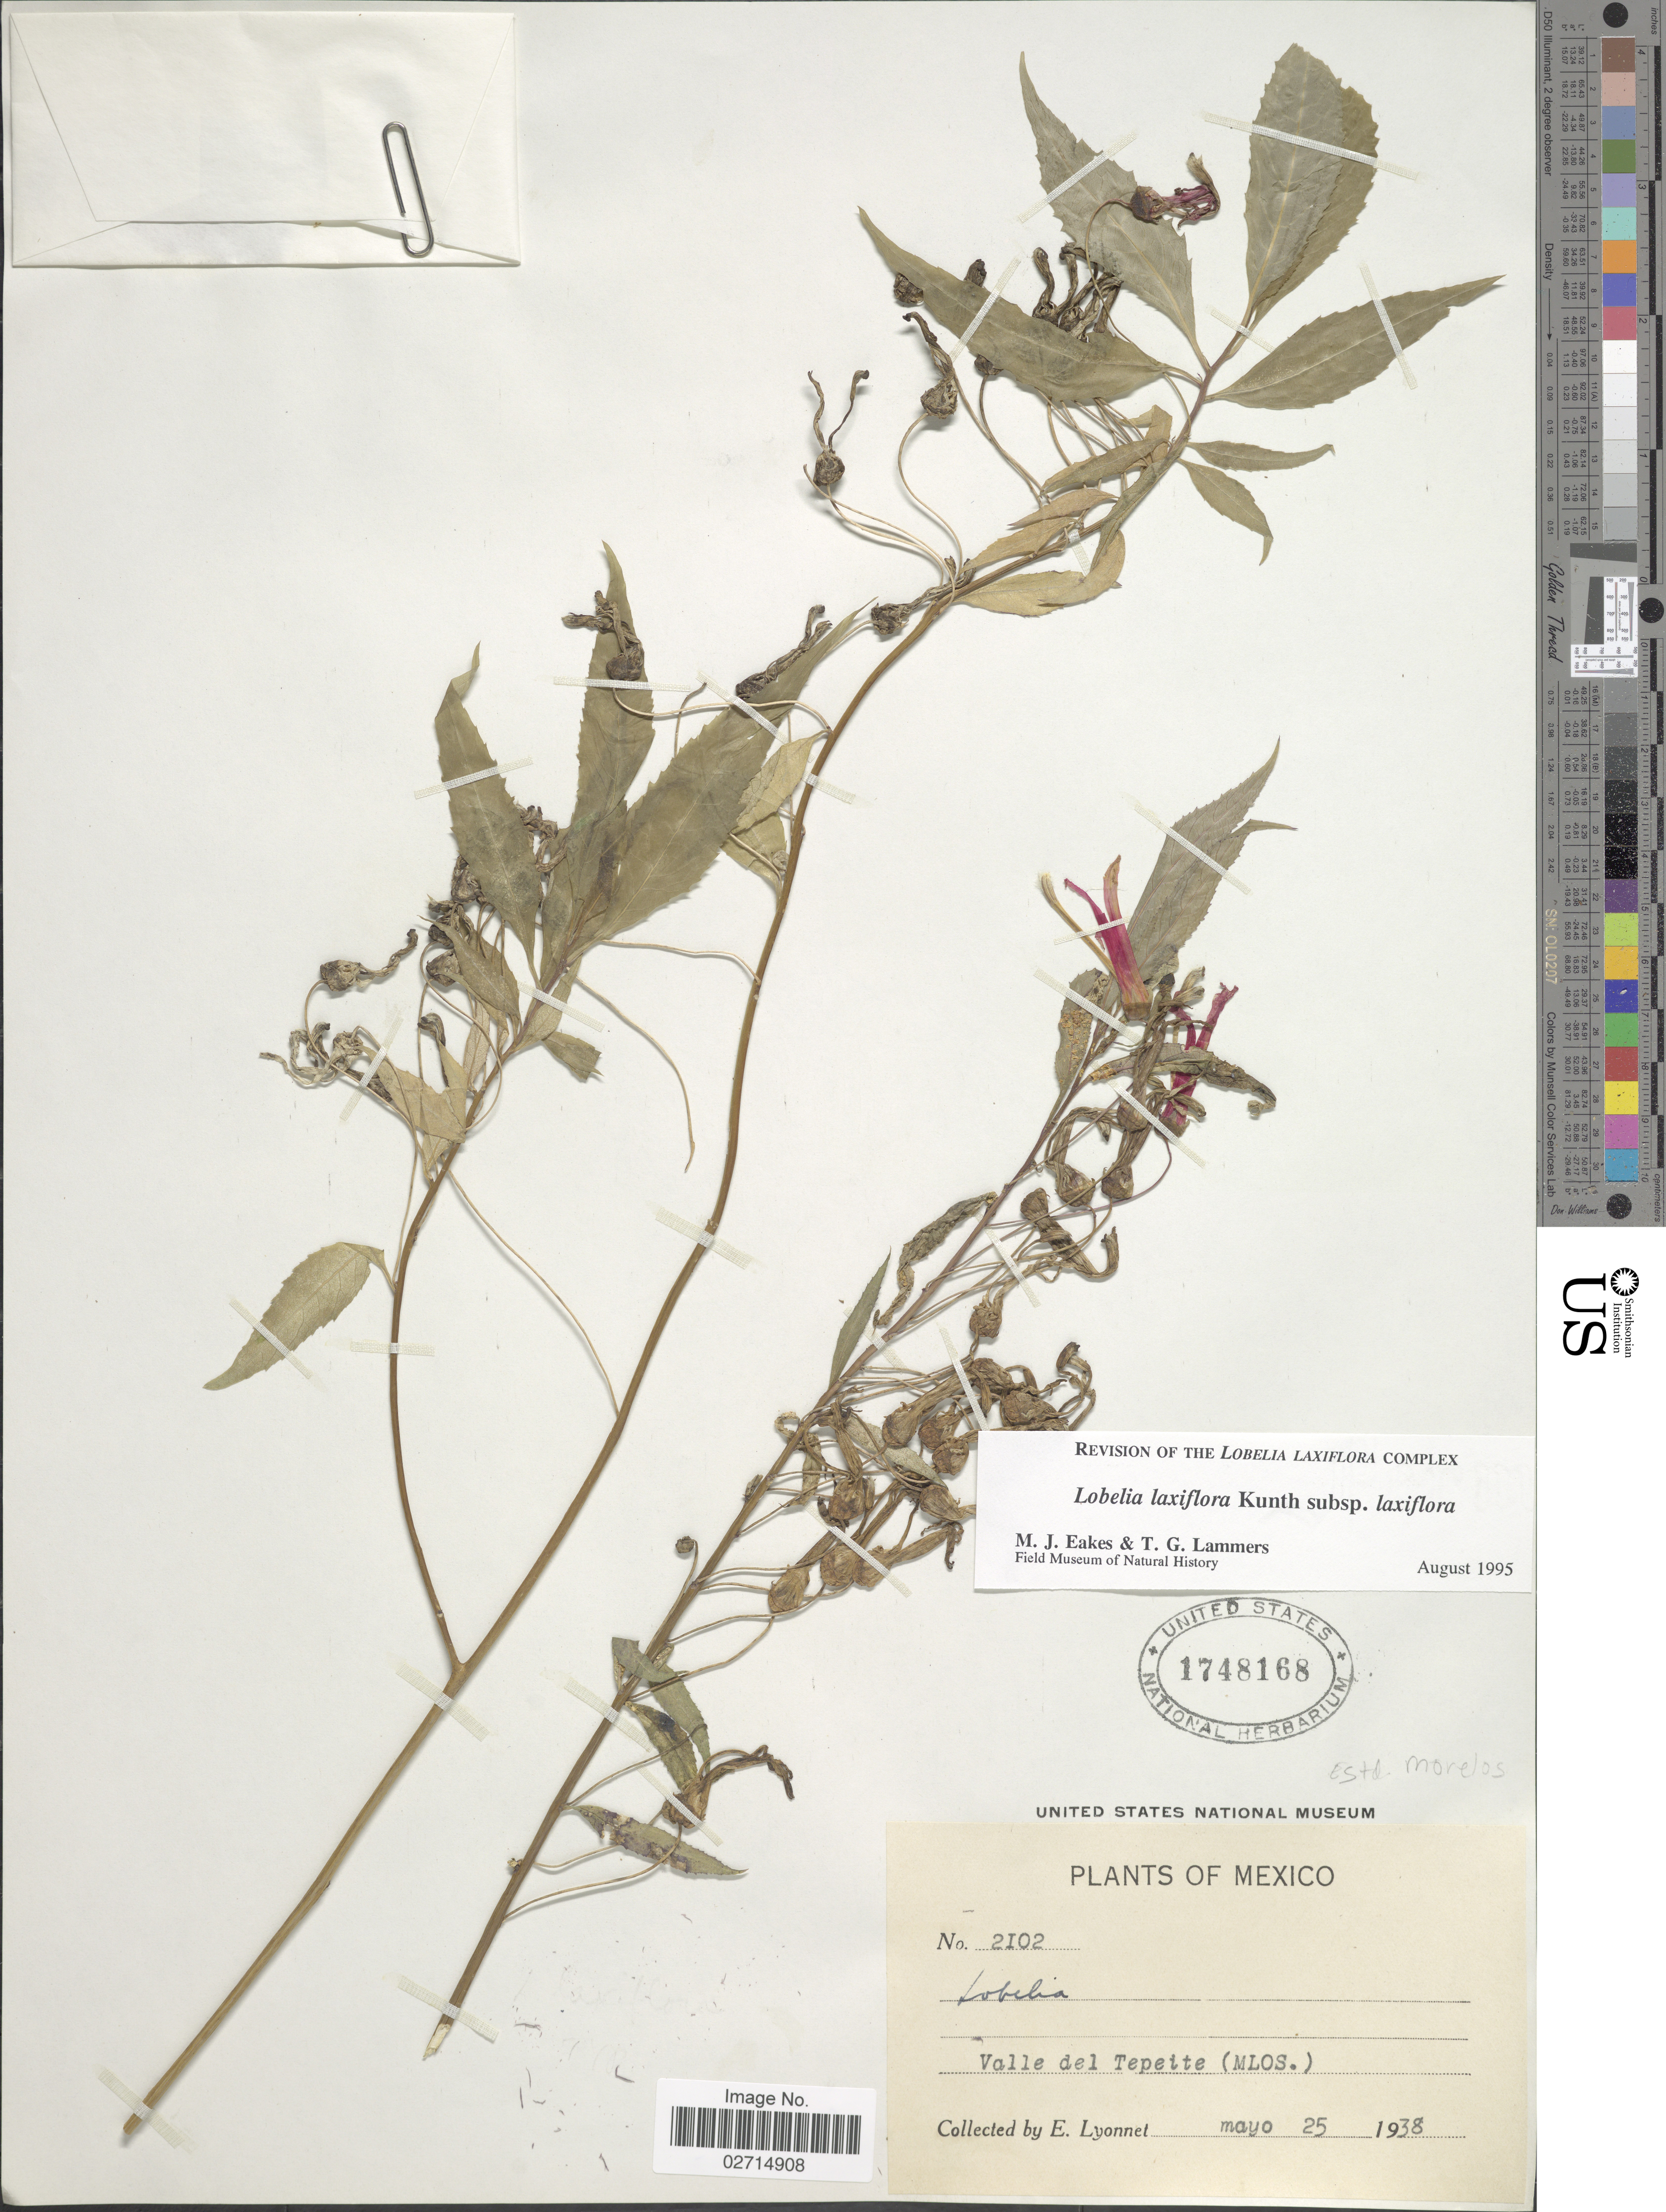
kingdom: Plantae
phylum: Tracheophyta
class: Magnoliopsida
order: Asterales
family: Campanulaceae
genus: Lobelia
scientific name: Lobelia laxiflora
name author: Kunth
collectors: E. Lyonnet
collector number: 2102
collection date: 1938-05-25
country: Mexico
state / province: Morelos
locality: Valle del Tepeite (Mlos.)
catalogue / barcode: US 1748168